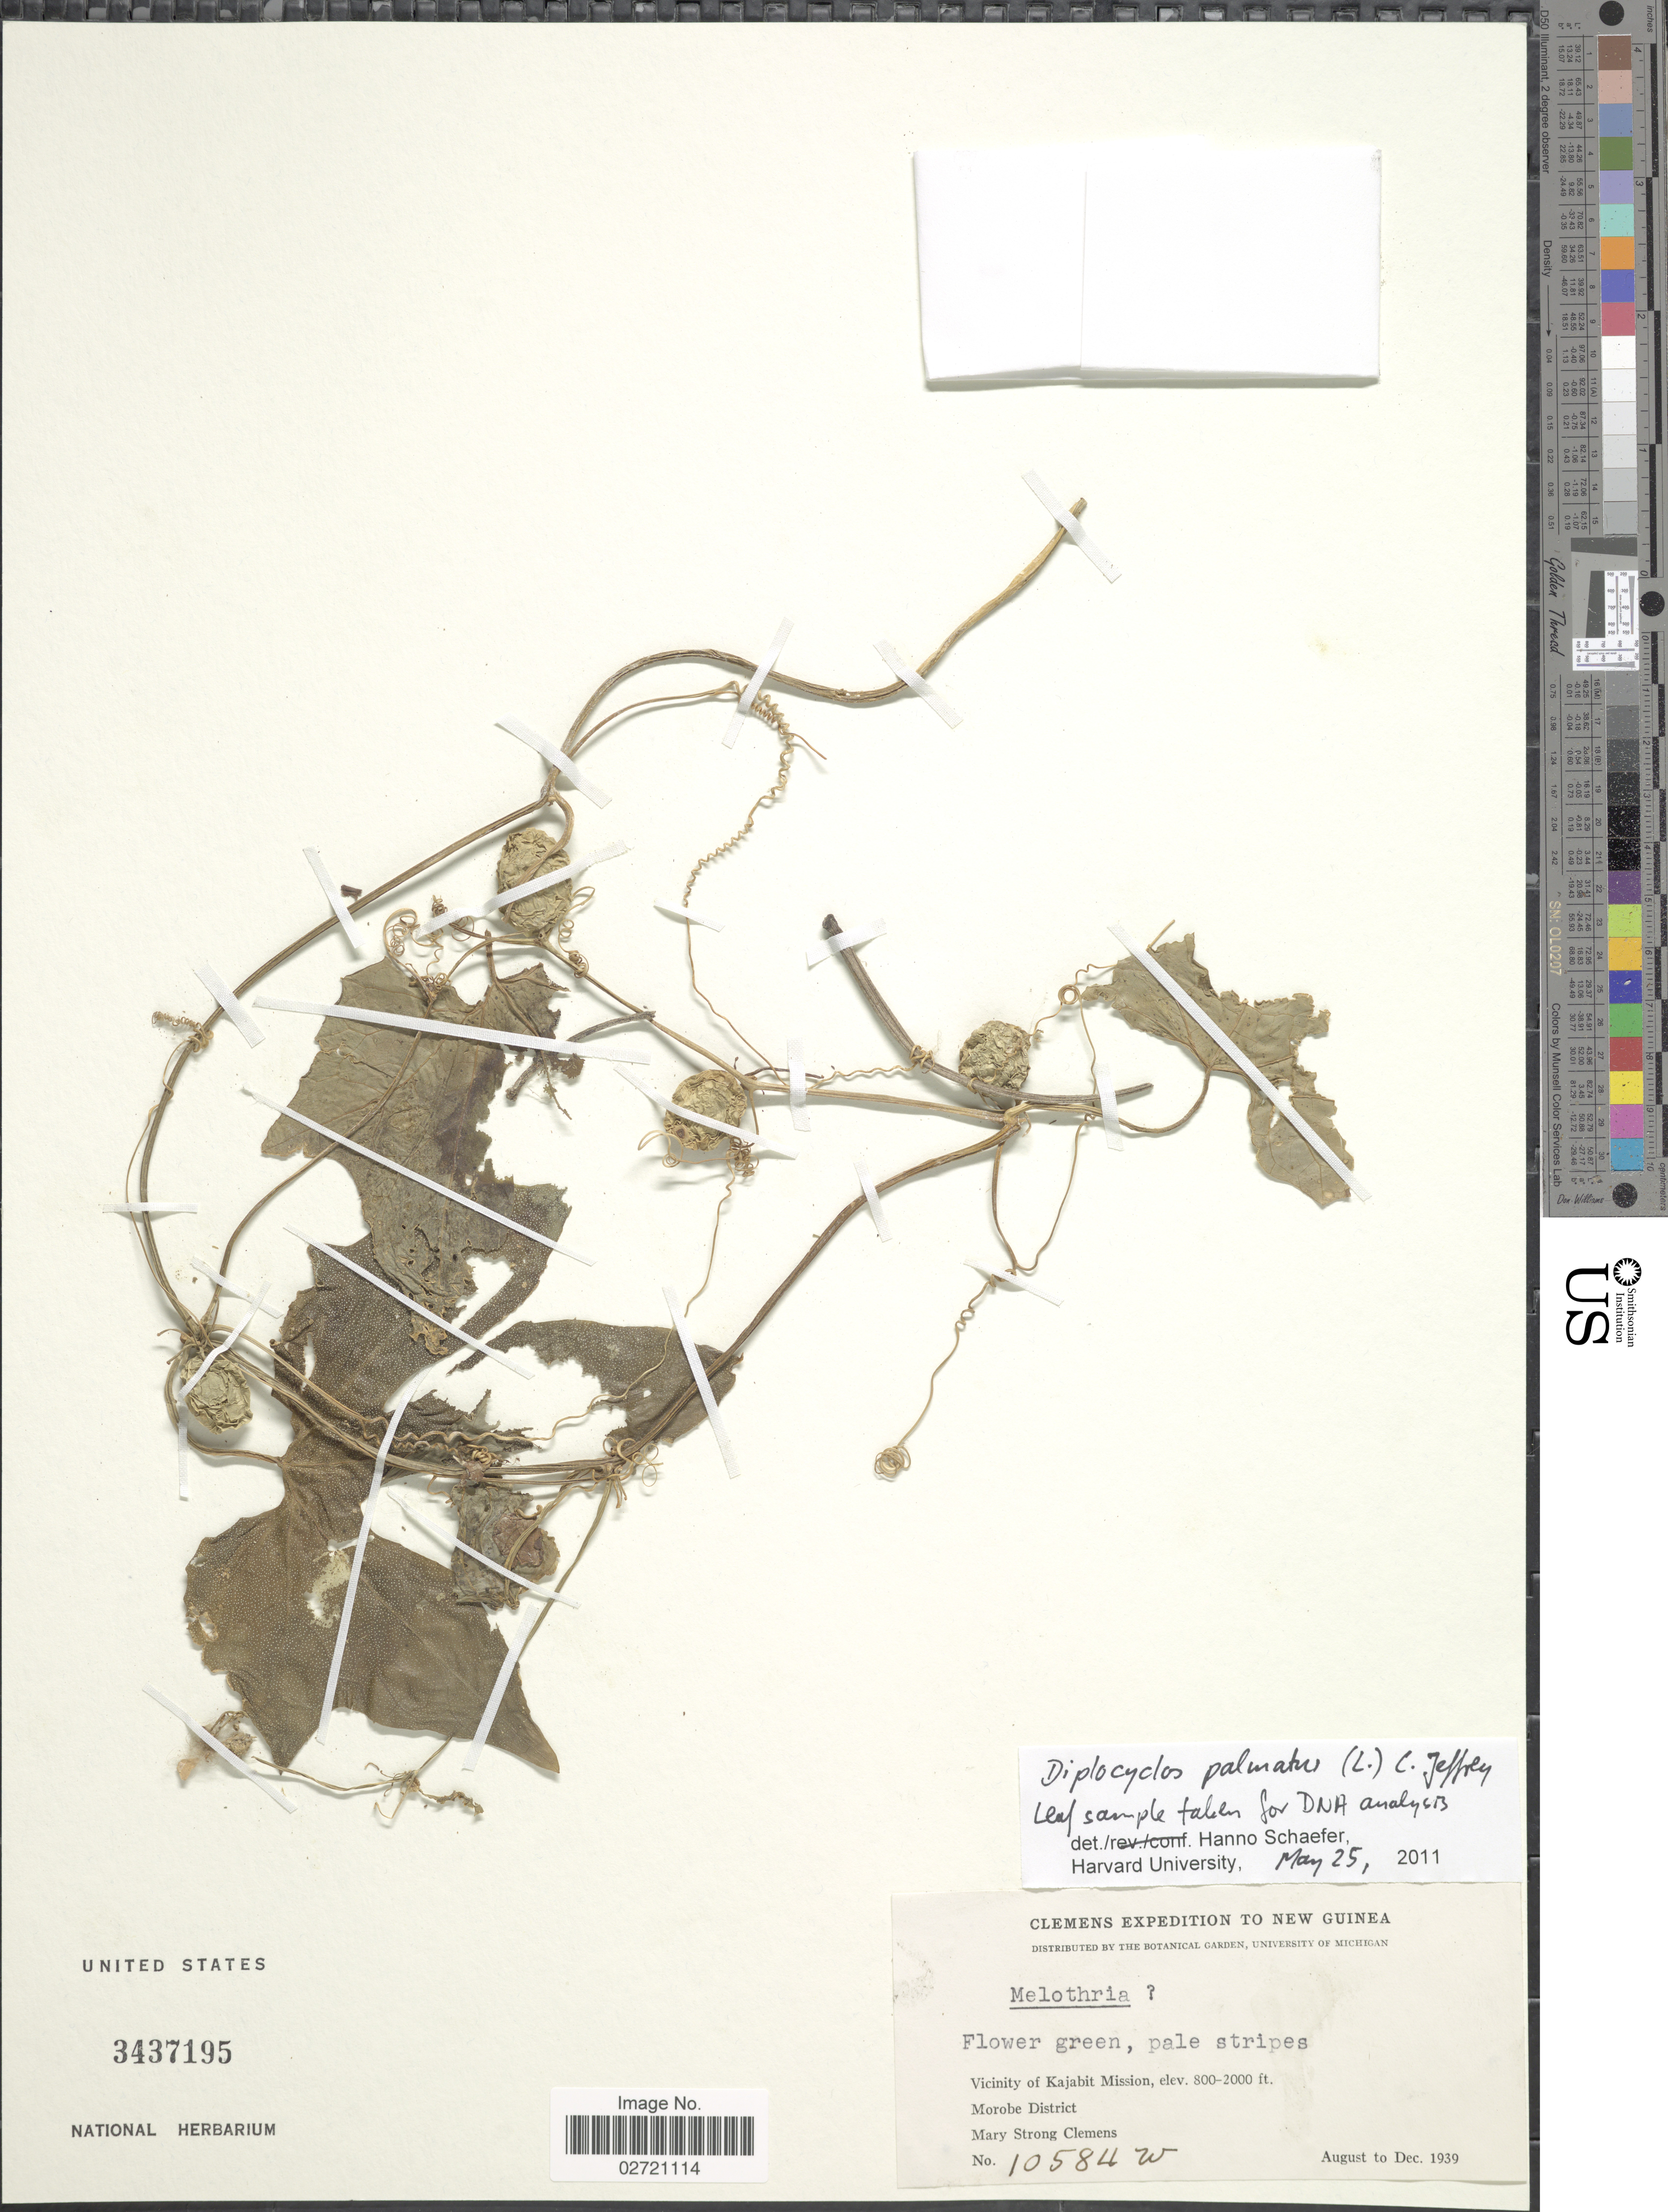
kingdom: Plantae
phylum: Tracheophyta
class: Magnoliopsida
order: Cucurbitales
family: Cucurbitaceae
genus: Diplocyclos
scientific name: Diplocyclos palmatus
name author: (L.) C. Jeffrey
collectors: M. S. Clemens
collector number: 10584w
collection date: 1939-08/1939-12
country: Papua New Guinea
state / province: Morobe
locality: Vicinity of Kajabit Mission. New Guinea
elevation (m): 244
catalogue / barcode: US 3437195